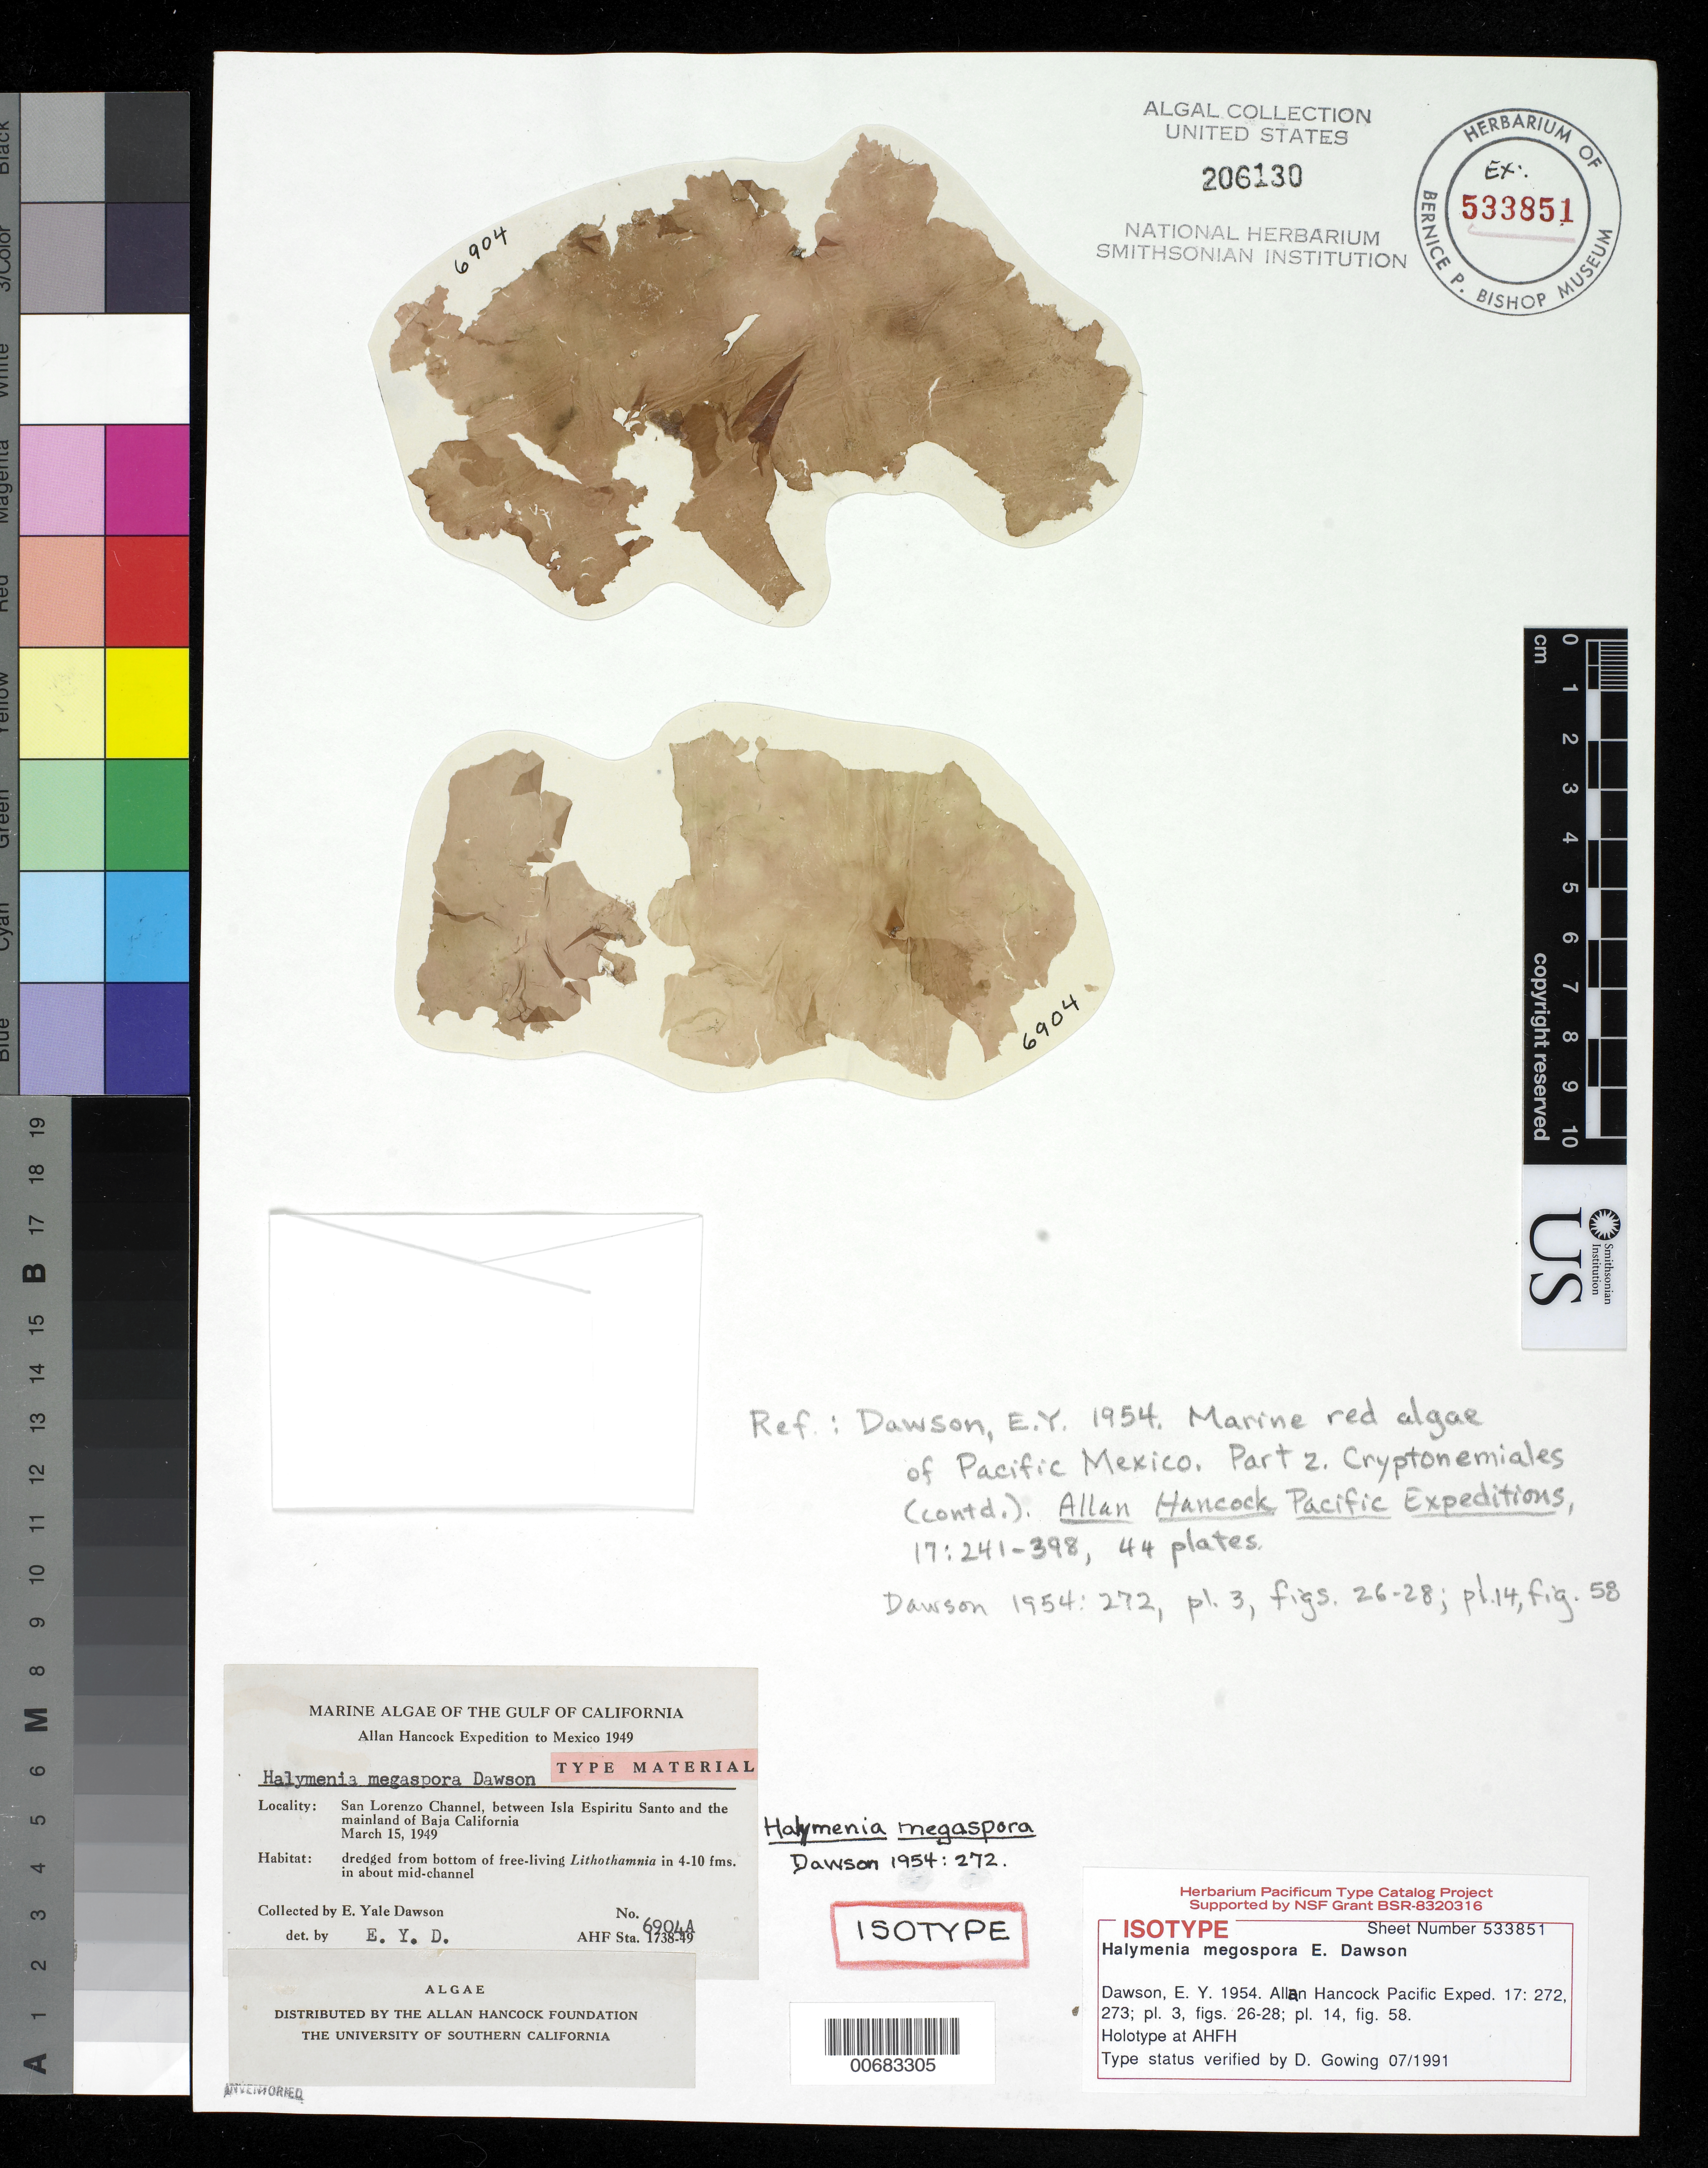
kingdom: Plantae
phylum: Rhodophyta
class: Florideophyceae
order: Halymeniales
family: Halymeniaceae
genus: Halymenia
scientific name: Halymenia megaspora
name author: E.Y. Dawson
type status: Isotype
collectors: E. Y. Dawson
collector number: EYD 6904a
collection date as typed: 15 Mar 1949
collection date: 1949-03-15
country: Mexico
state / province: Baja California Sur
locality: San Lorenzo Channel between Isla Espiritu Santo and mainland Baja California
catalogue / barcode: US 206130